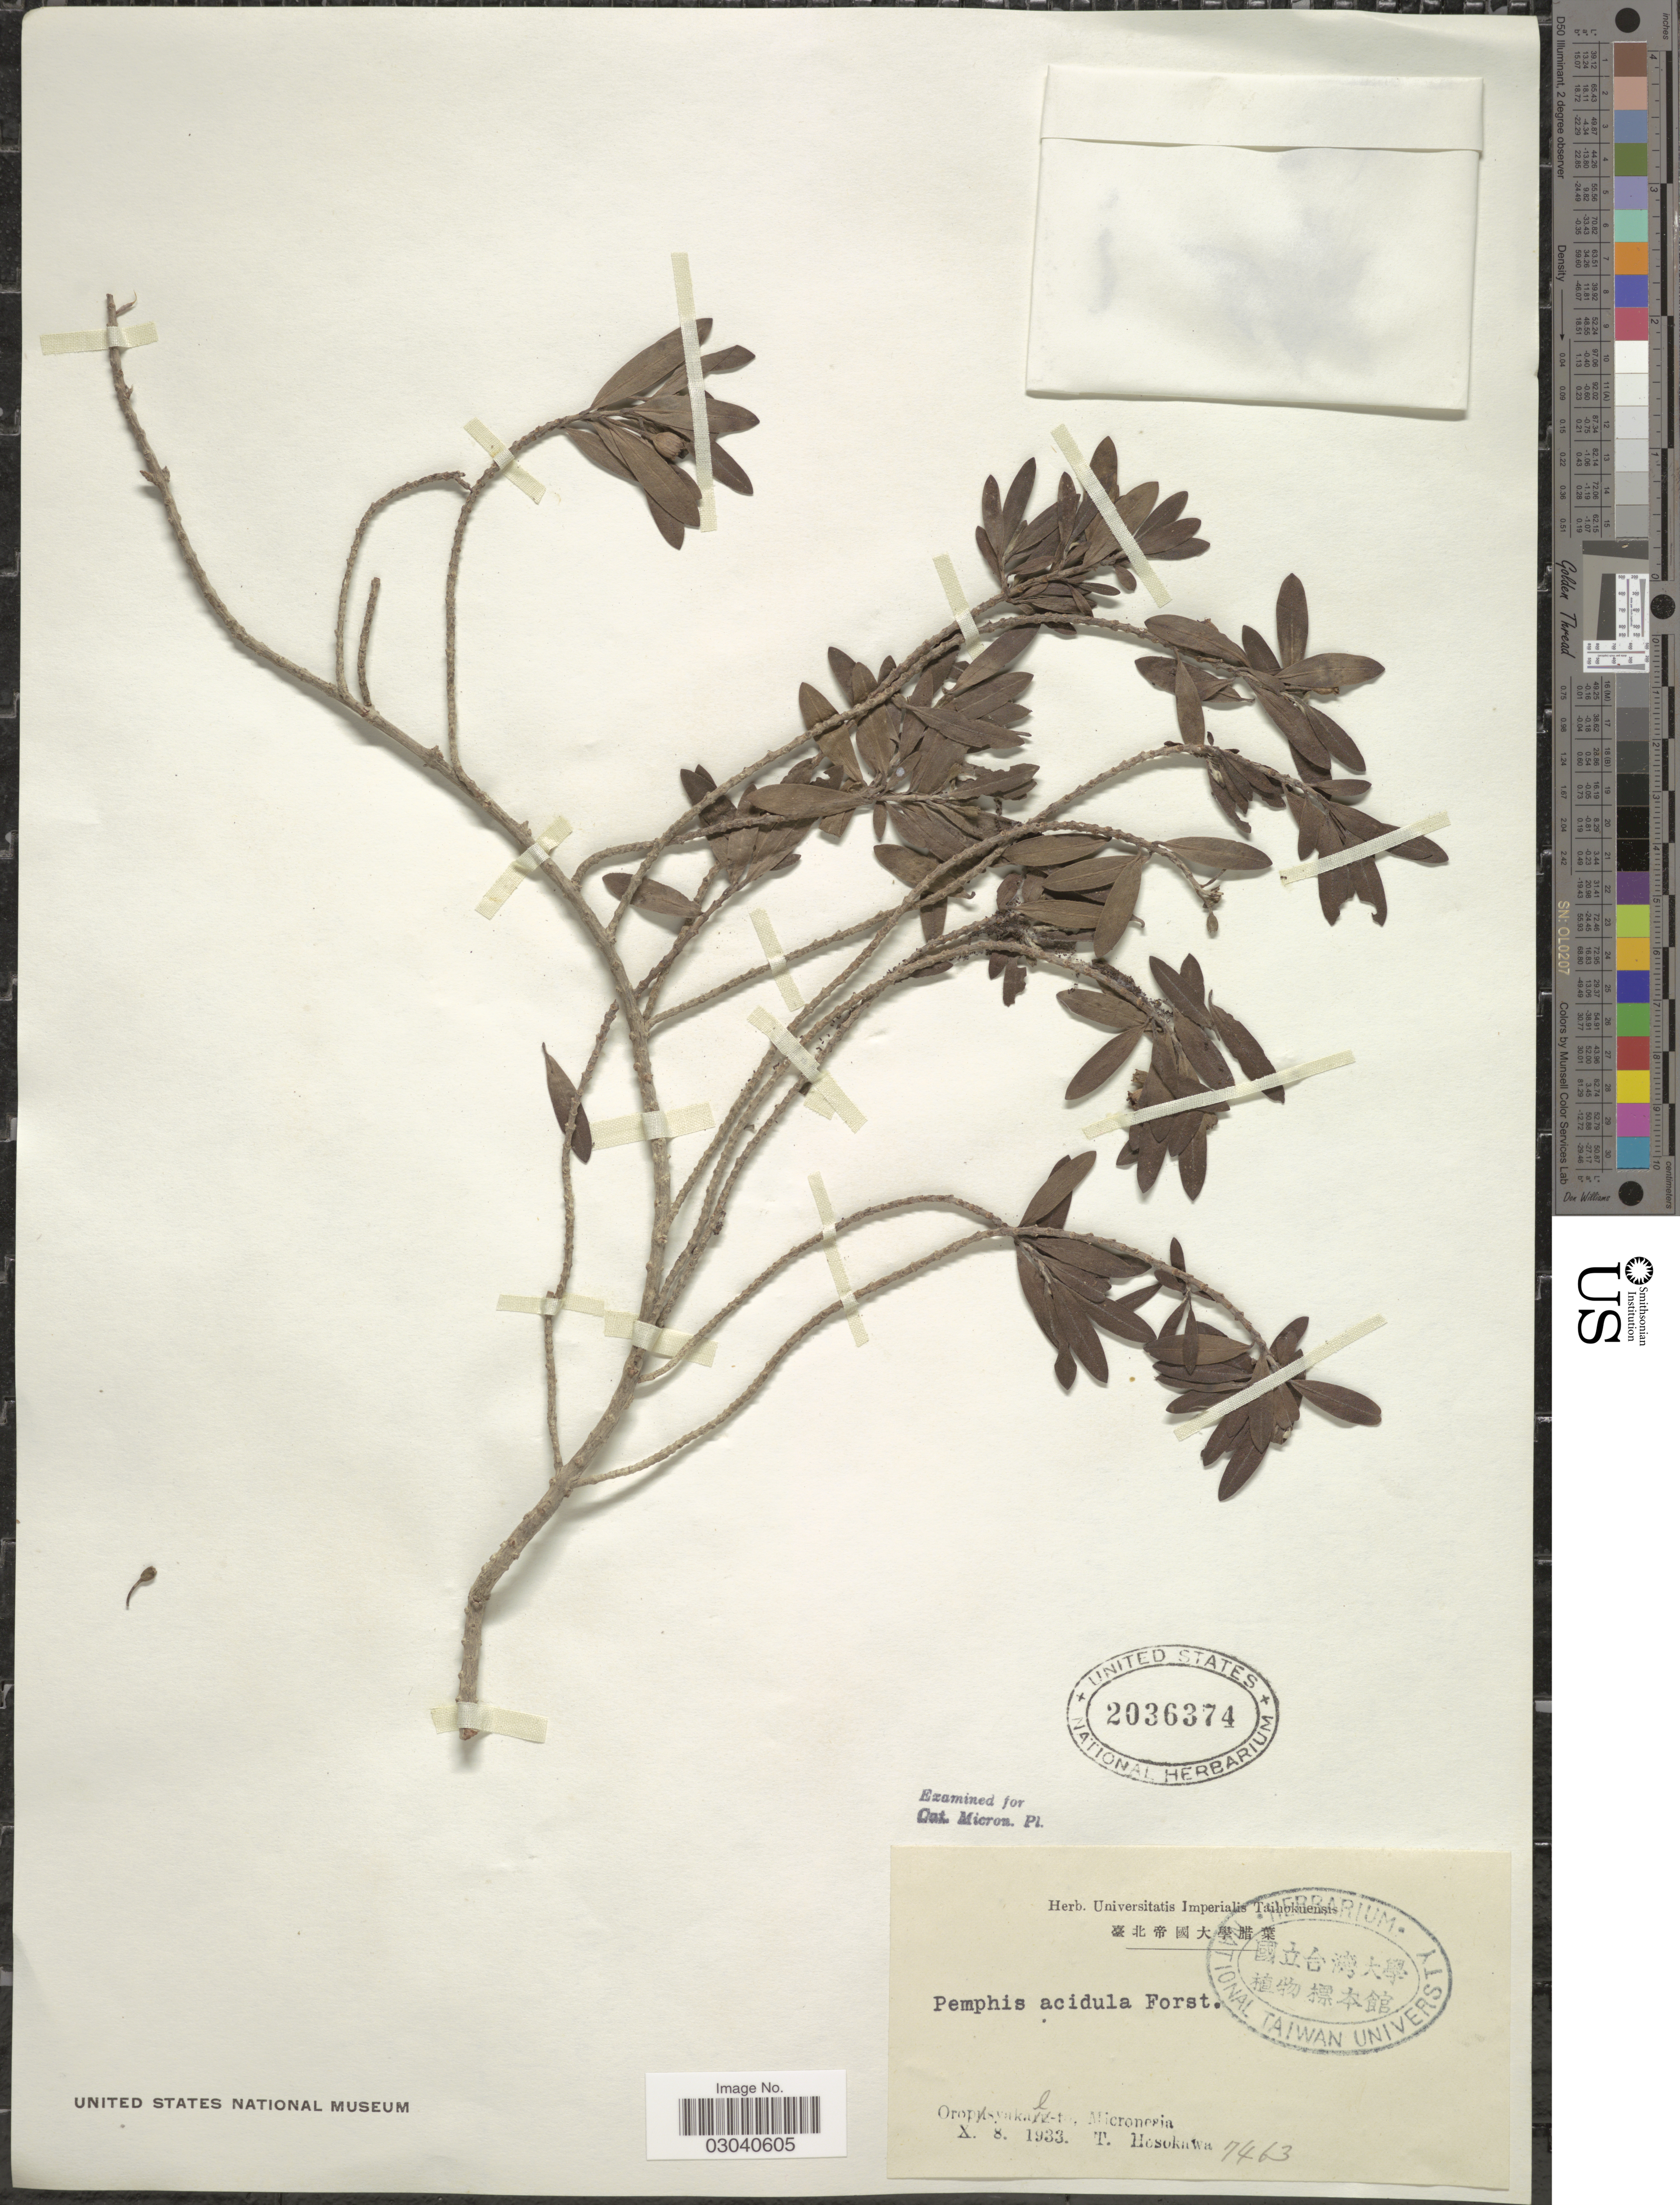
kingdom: Plantae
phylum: Tracheophyta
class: Magnoliopsida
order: Myrtales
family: Lythraceae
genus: Pemphis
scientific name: Pemphis acidula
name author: J.R. Forst. & G. Forst.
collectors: T. Hosakawa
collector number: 7463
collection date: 1933-10-08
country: Micronesia, Federated States of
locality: Oropsyakal-to.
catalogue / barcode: US 2036374